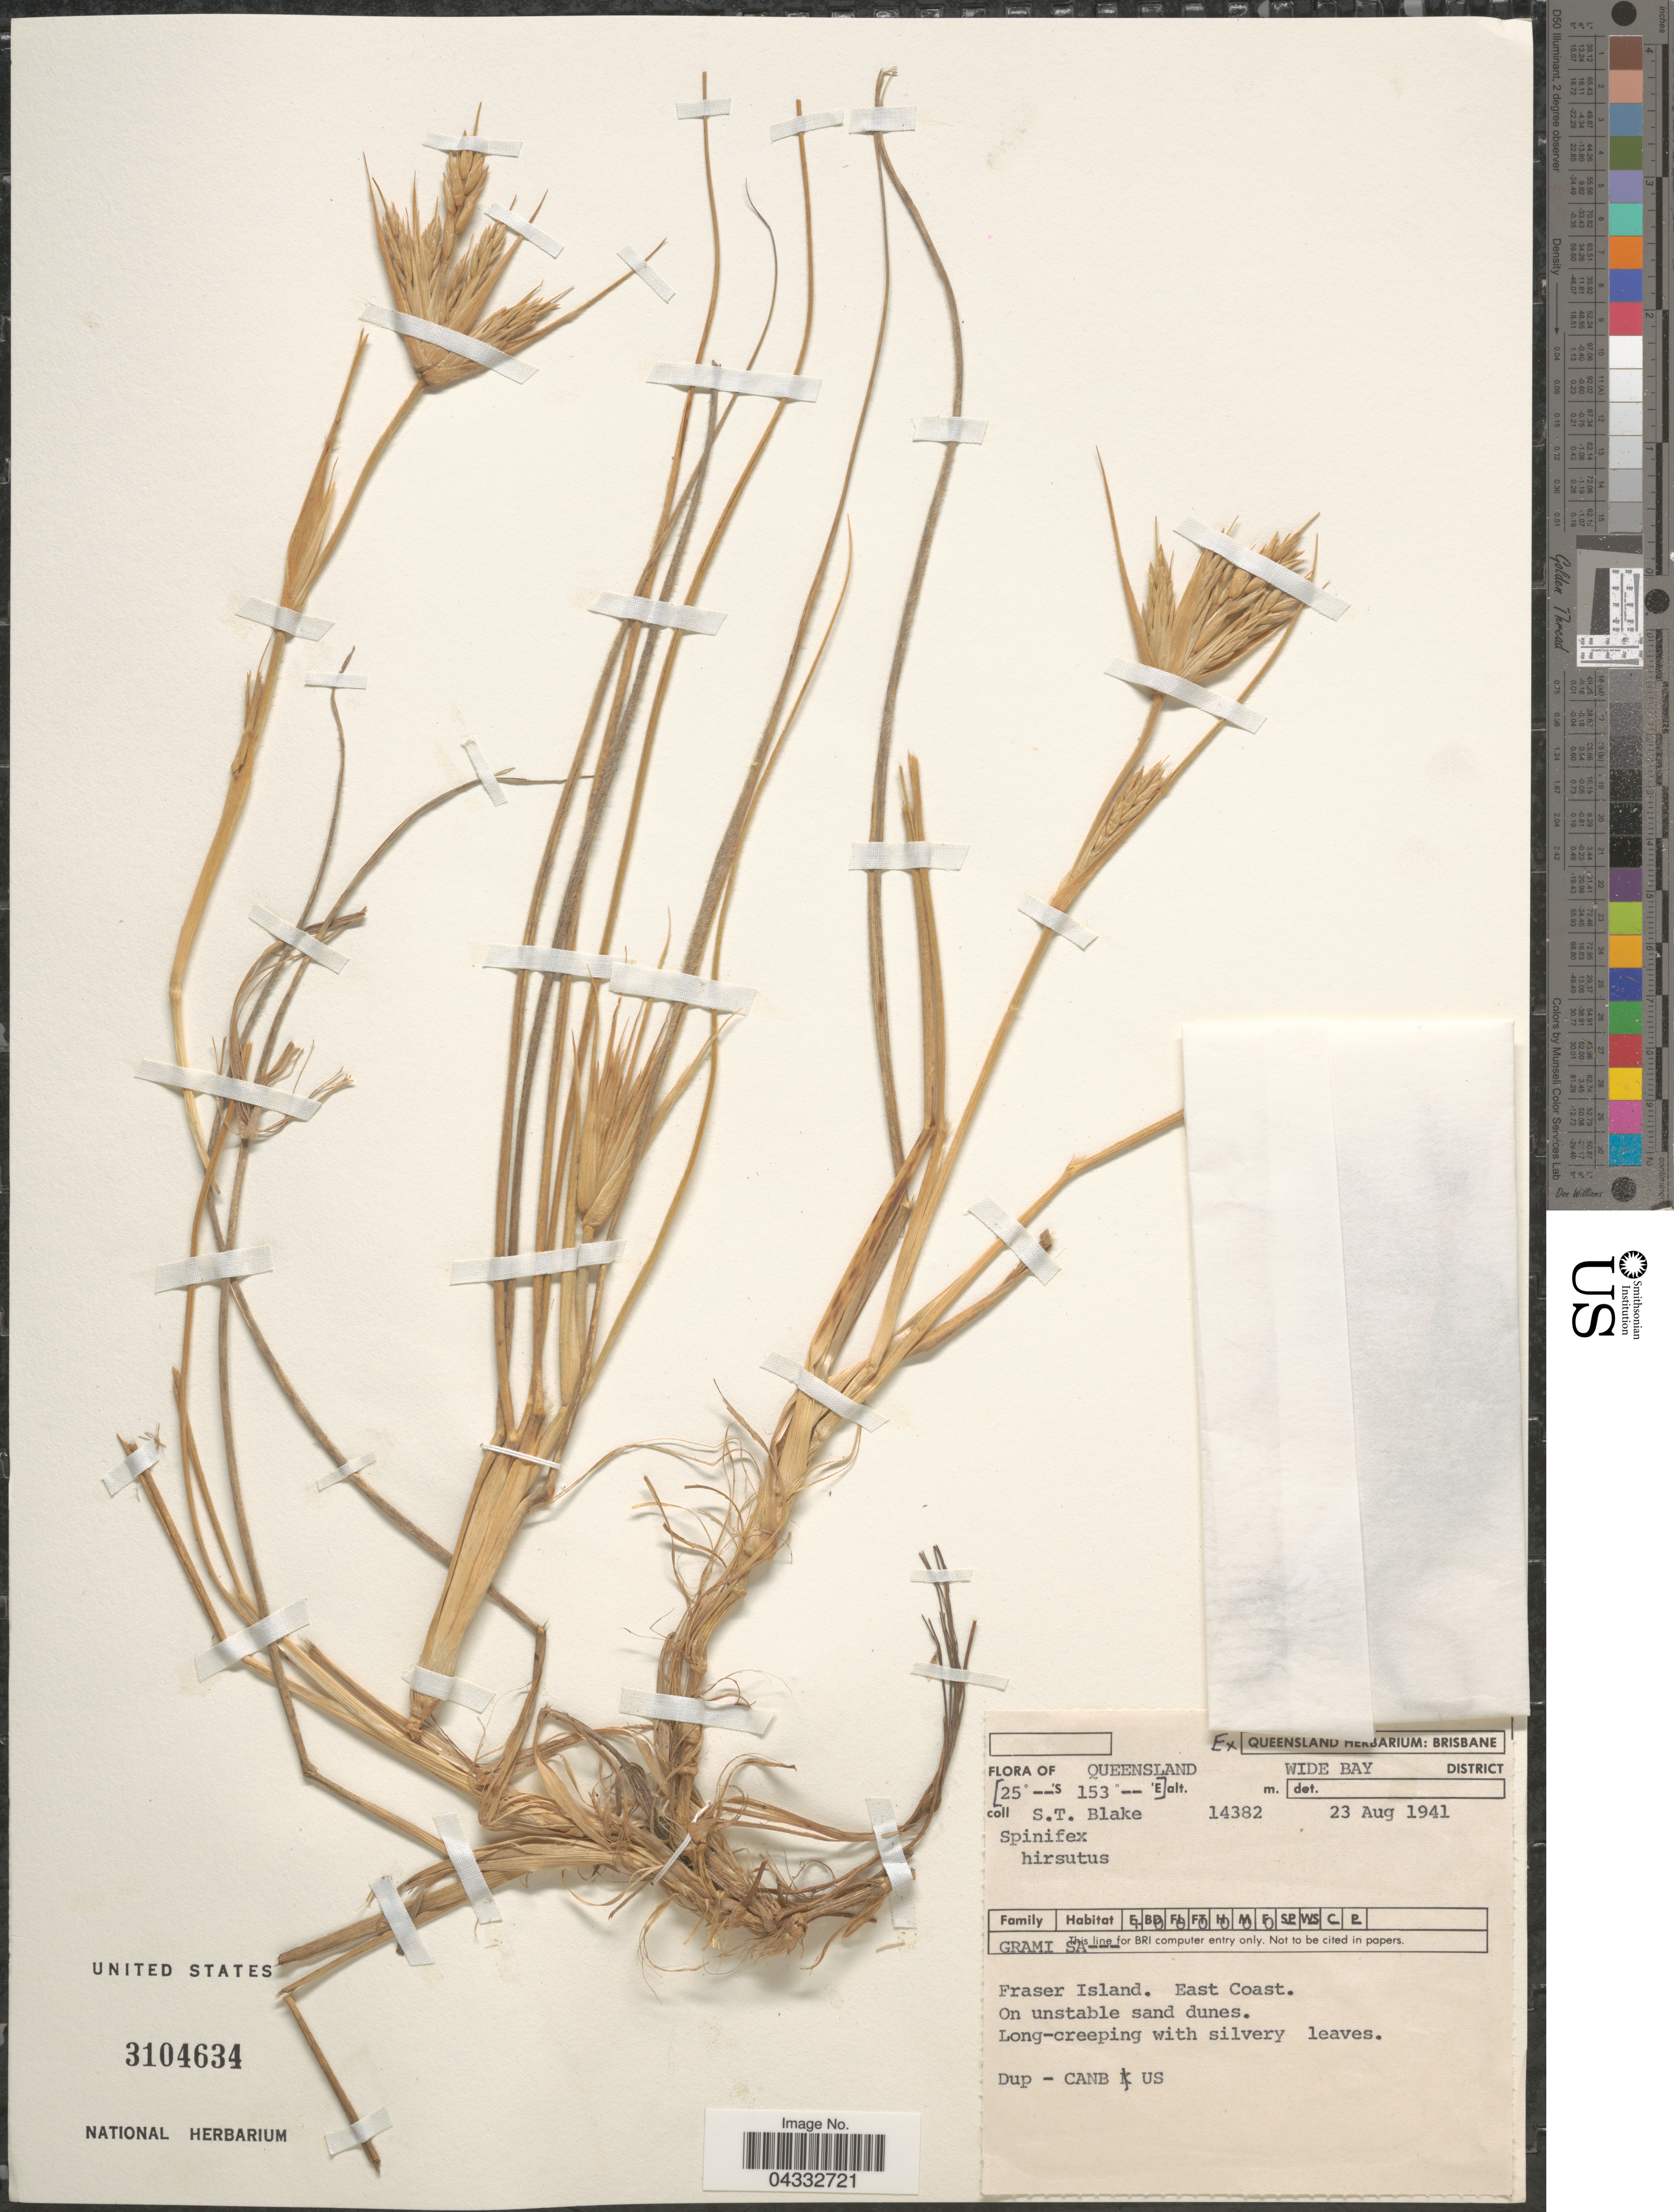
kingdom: Plantae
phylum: Tracheophyta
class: Liliopsida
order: Poales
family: Poaceae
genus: Spinifex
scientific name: Spinifex hirsutus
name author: Labill.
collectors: S. T. Blake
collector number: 14382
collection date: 1941-08-23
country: Australia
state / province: Queensland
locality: Wide Bay District. Fraser Island. East Coast.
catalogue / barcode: US 3104634